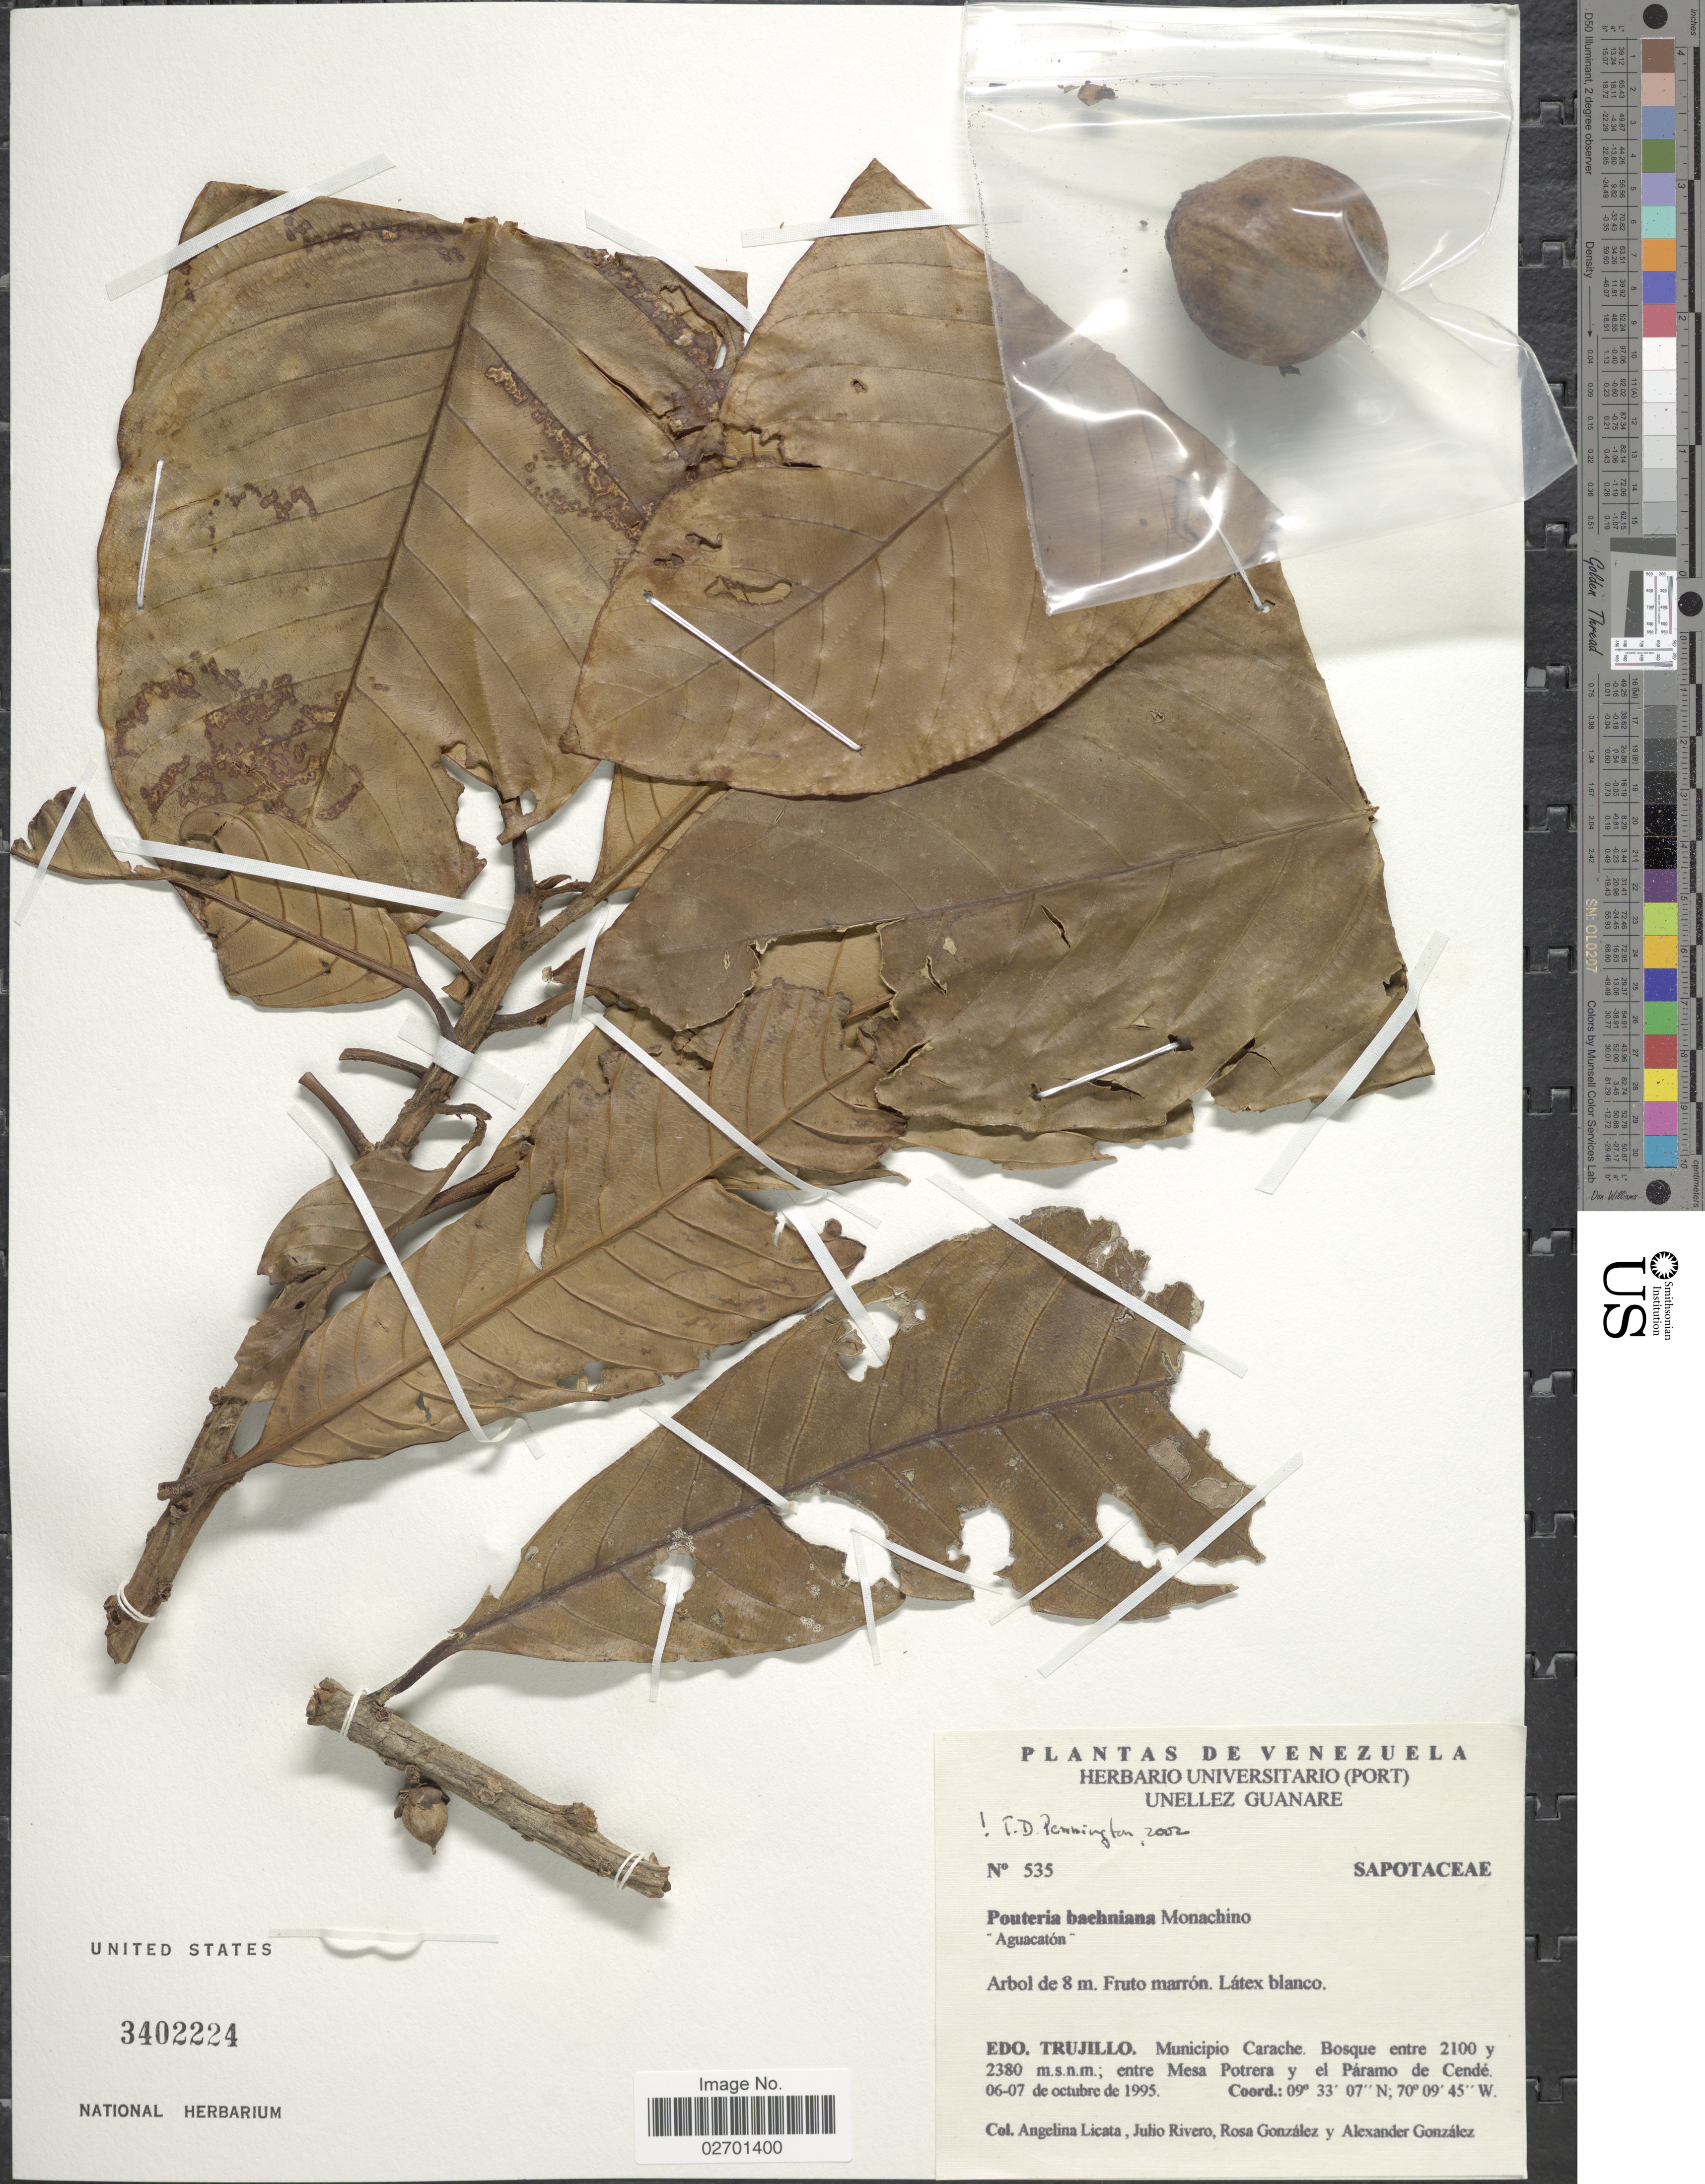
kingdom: Plantae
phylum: Tracheophyta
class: Magnoliopsida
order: Ericales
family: Sapotaceae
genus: Pouteria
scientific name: Pouteria baehniana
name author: Monach.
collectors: A. Licata, J. Rivero, R. González & A. C. González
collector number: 535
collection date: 1995-10-06/1995-10-07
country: Venezuela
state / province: Trujillo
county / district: Carache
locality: Mesa Potrera y el Páramo de Cendé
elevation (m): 2100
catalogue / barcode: US 3402224